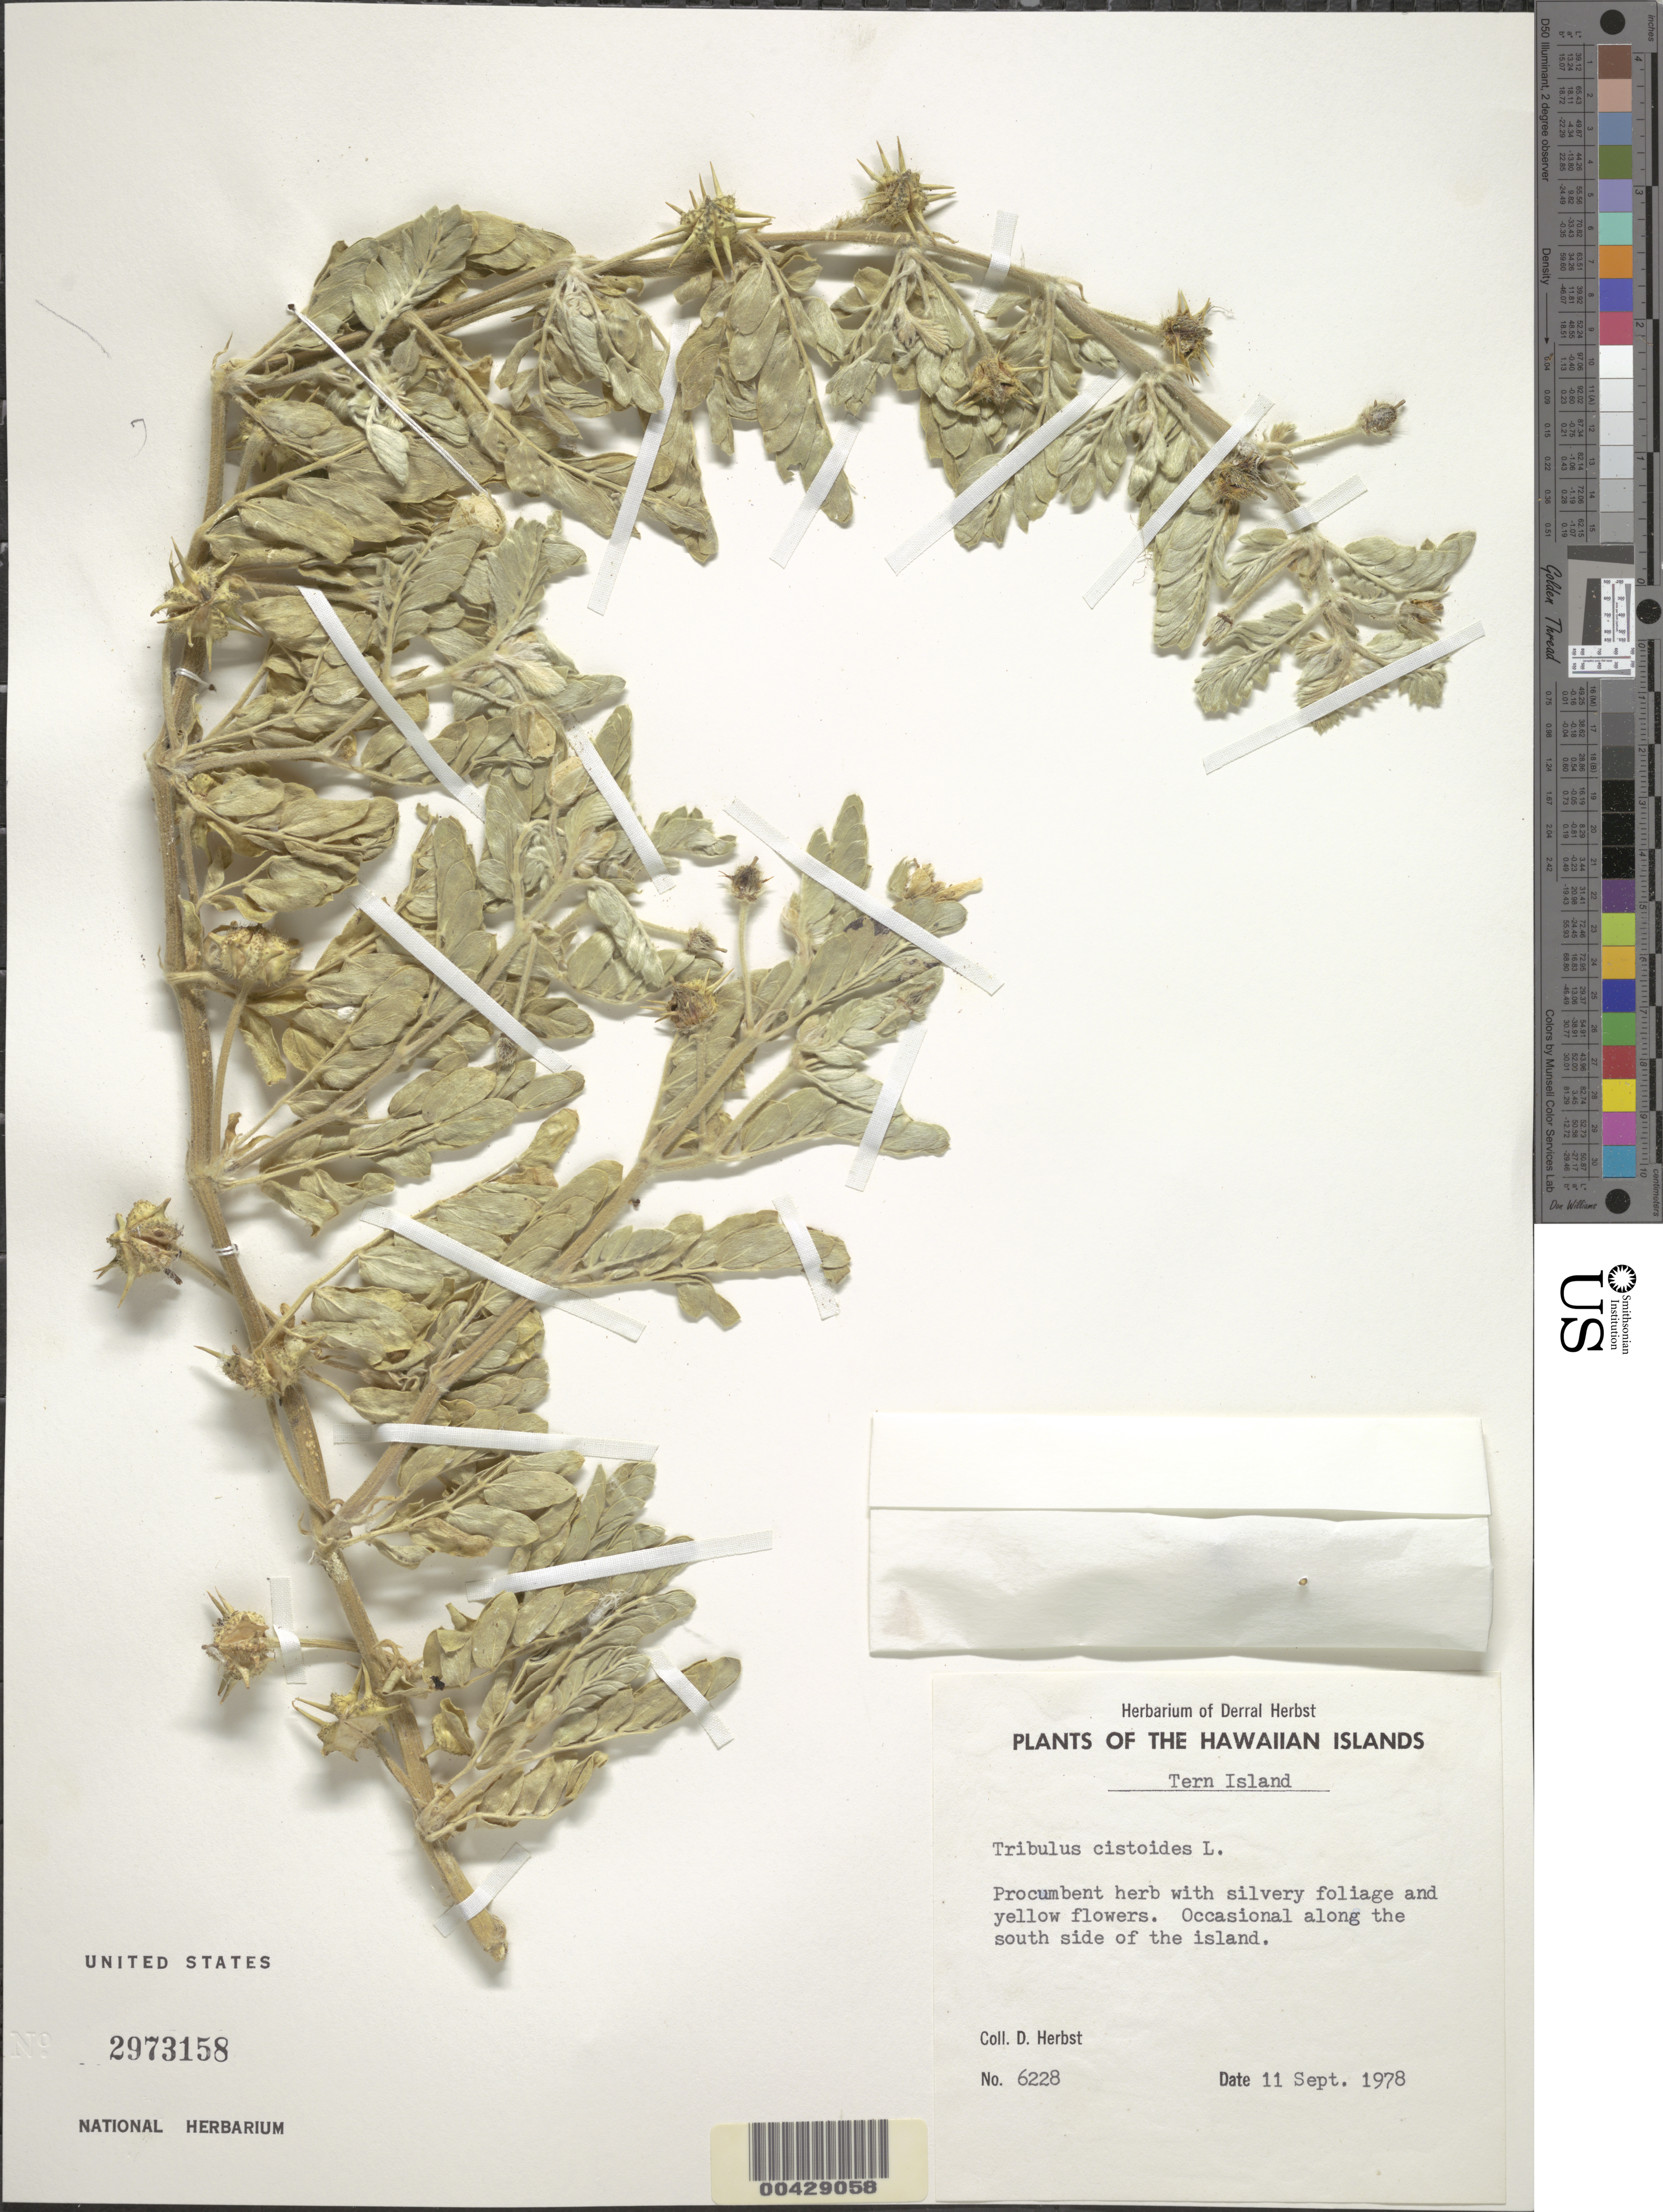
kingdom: Plantae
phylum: Tracheophyta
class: Magnoliopsida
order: Zygophyllales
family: Zygophyllaceae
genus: Tribulus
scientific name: Tribulus cistoides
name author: L.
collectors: D. R. Herbst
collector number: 6228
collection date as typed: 11 Sep 1978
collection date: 1978-09-11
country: United States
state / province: Hawaii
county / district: Honolulu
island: Oahu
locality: Tern Island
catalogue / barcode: US 2973158